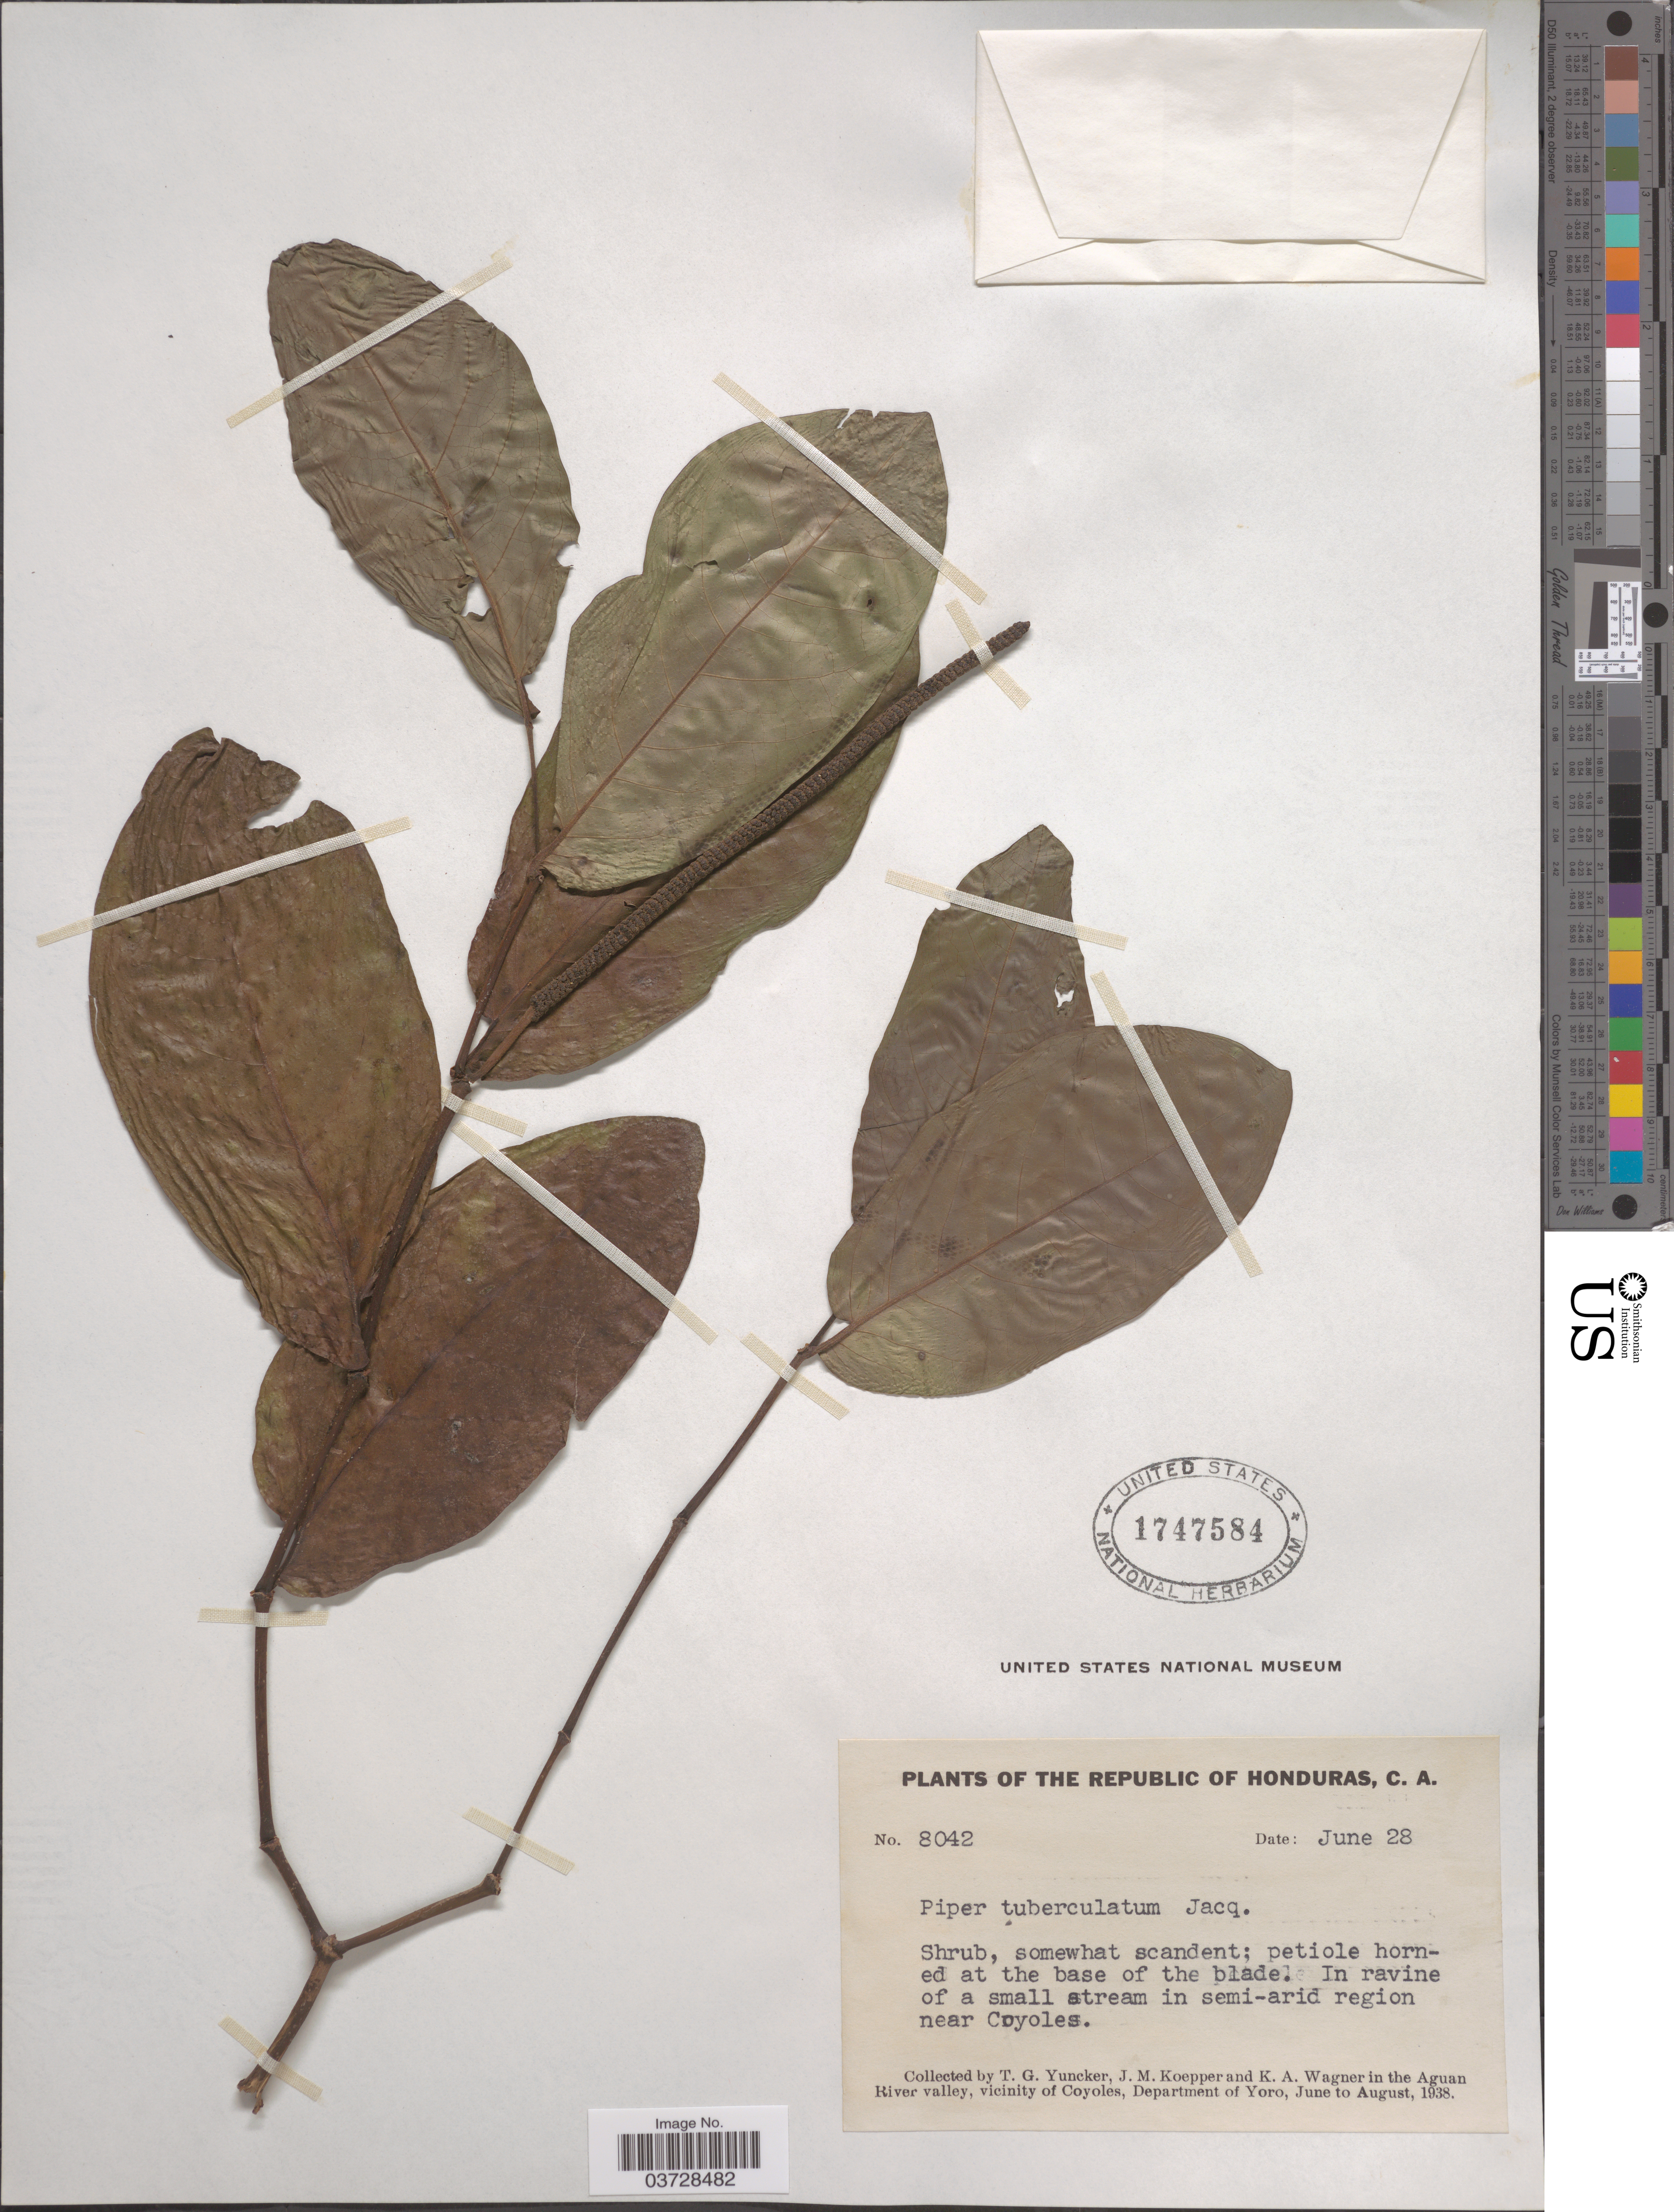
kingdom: Plantae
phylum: Tracheophyta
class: Magnoliopsida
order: Piperales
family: Piperaceae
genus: Piper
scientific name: Piper tuberculatum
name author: Jacq.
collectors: T. G. Yuncker, J. M. Koepper & K. A. Wagner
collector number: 8042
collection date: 1938-06-28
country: Honduras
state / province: Yoro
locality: The Republic of Honduras, C. A. Region near Coyoles. In the Aguan River valley, vicinity of Coyoles, Department of Yoro.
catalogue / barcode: US 1747584